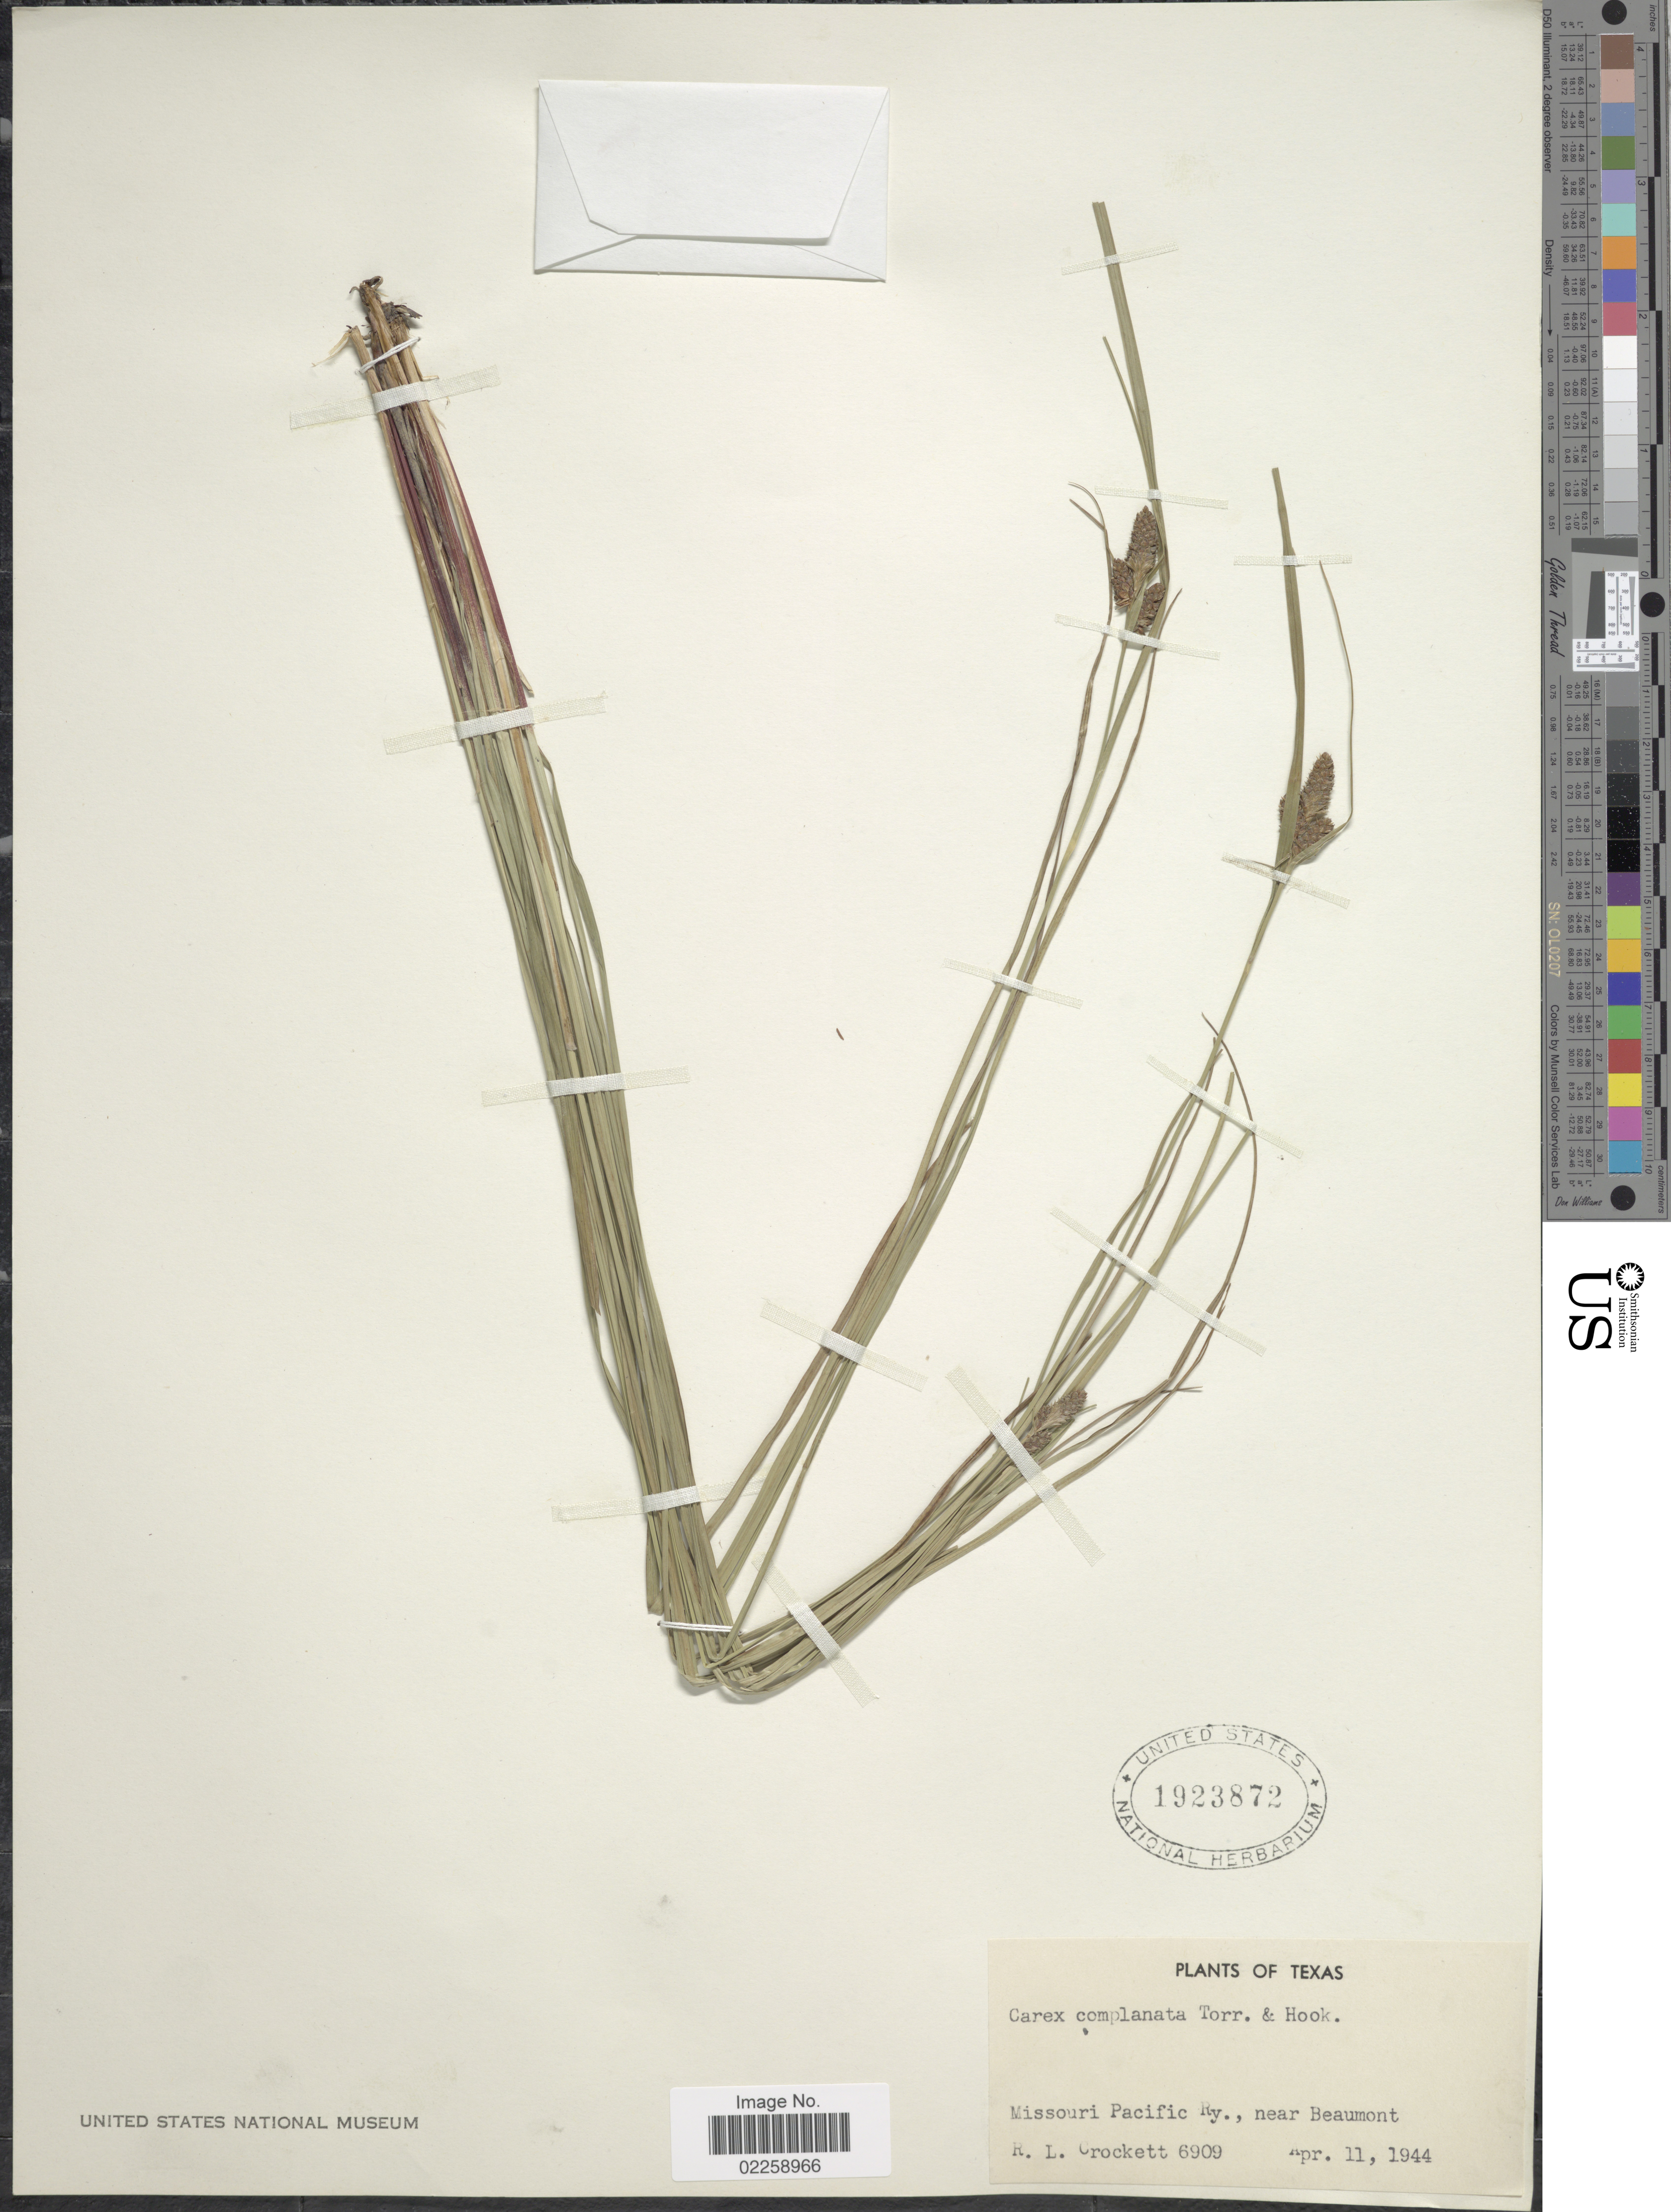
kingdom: Plantae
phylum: Tracheophyta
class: Liliopsida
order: Poales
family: Cyperaceae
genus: Carex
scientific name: Carex complanata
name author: Torr. & Hook.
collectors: R. Crockett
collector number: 6909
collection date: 1944-04-11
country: United States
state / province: Texas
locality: Missouri Pacific Ry., near Beaumont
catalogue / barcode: US 1923872